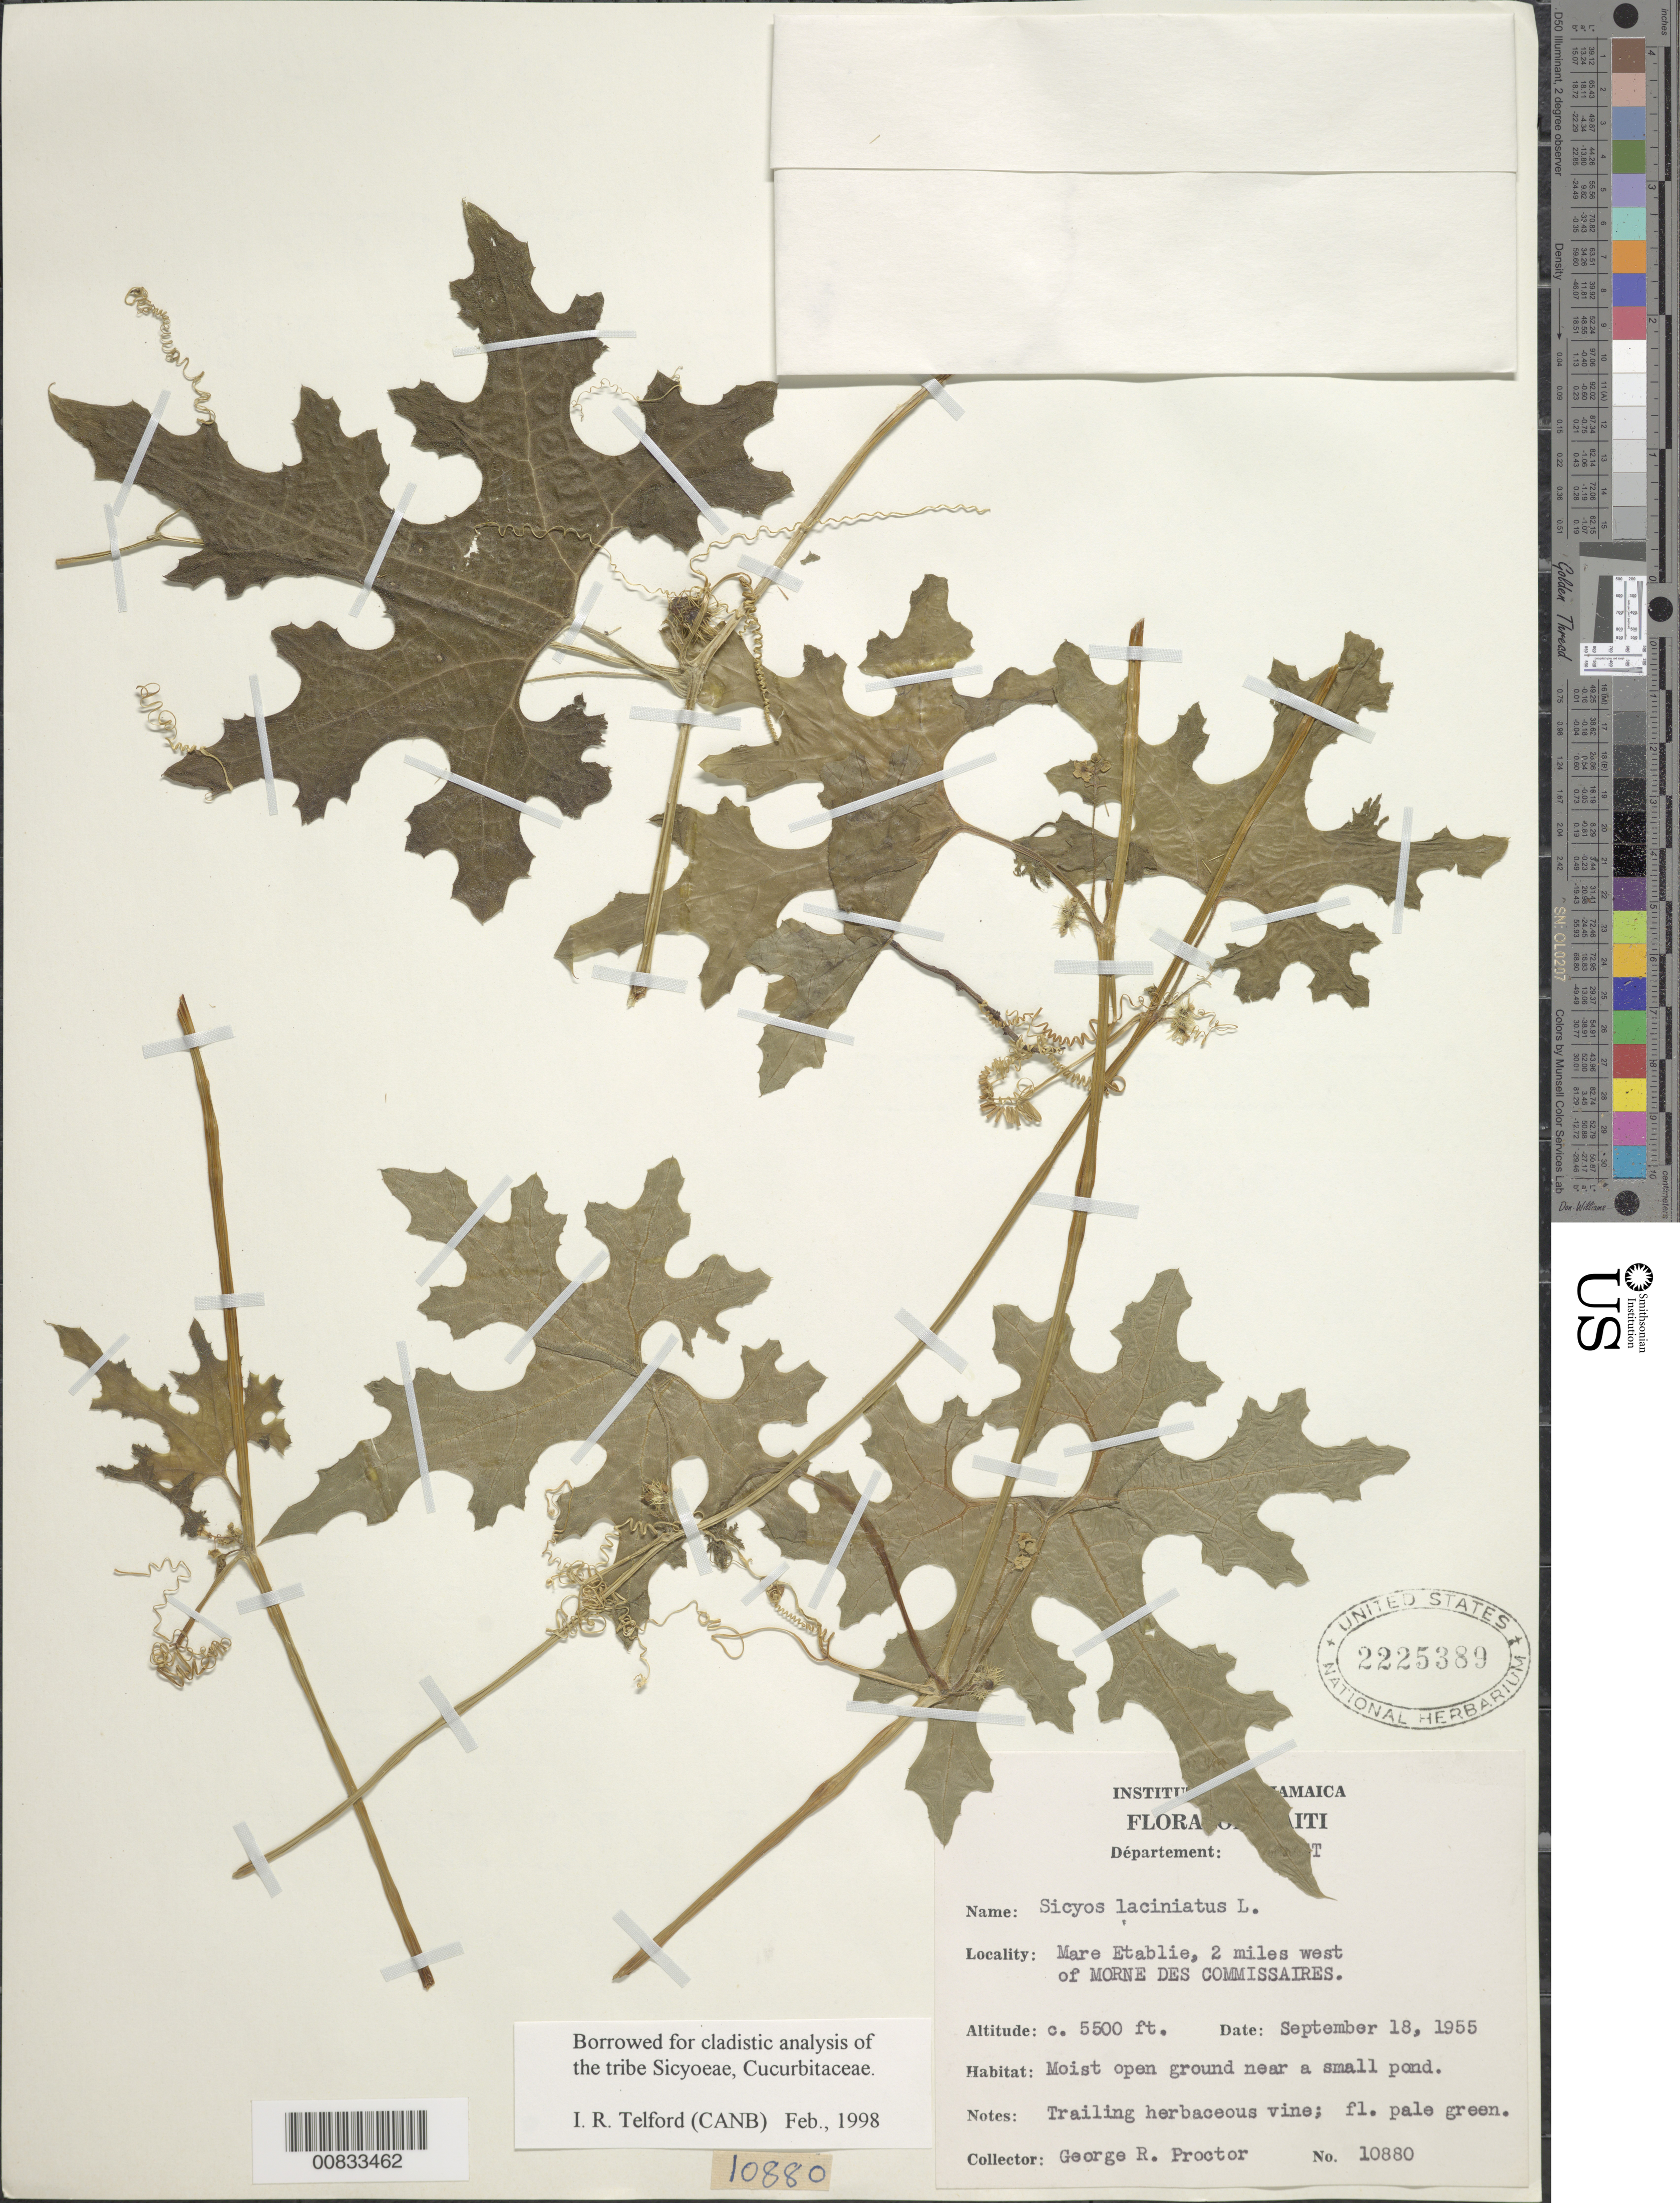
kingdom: Plantae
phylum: Tracheophyta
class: Magnoliopsida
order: Cucurbitales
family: Cucurbitaceae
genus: Sicyos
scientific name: Sicyos laciniatus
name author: L.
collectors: G. R. Proctor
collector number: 10880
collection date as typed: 18 Sep 1955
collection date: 1955-09-18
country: Haiti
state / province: Ouest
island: Hispaniola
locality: Mare Etablie, 2 miles W of Morne des Commissaires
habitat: Moist open ground near a small pond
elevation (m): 1676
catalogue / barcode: US 2225389